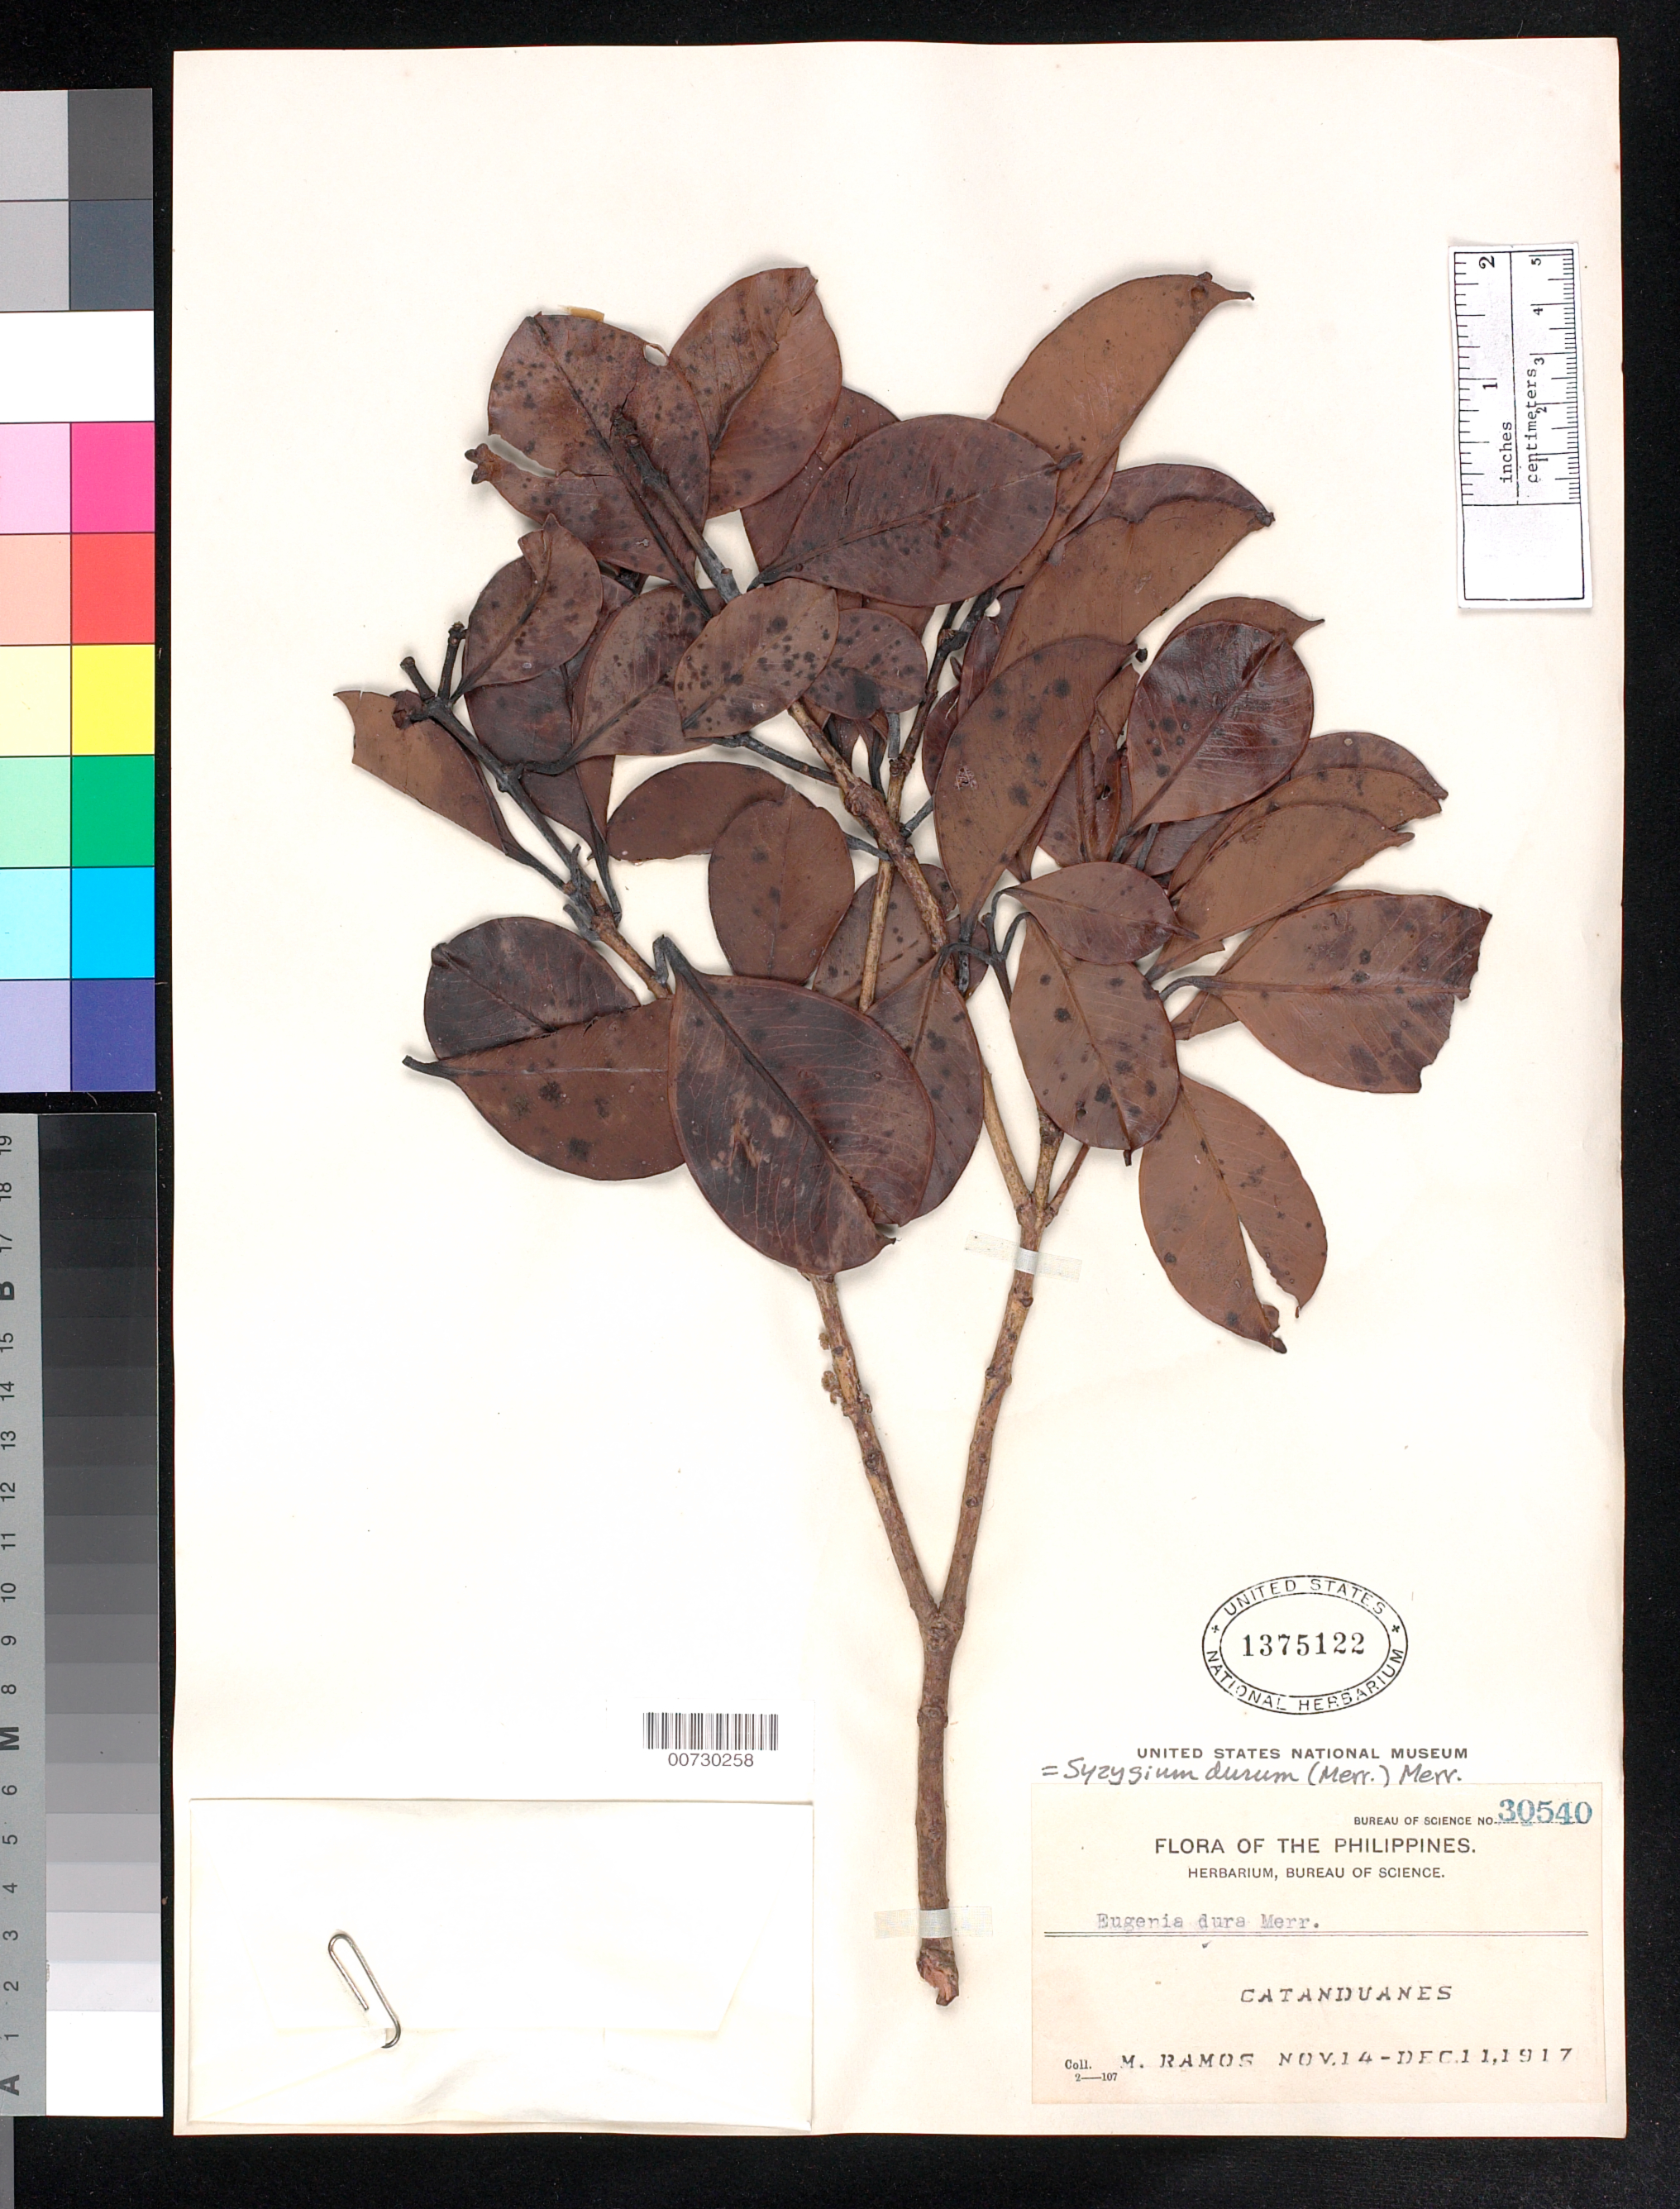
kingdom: Plantae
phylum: Tracheophyta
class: Magnoliopsida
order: Myrtales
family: Myrtaceae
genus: Syzygium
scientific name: Syzygium durum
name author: (Merr.) Merr.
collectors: M. Ramos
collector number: Bur. Sci. 30540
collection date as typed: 14 Nov 1917 to 11 Dec 1917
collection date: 1917-11-14/1917-12-11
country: Philippines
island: Luzon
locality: Catanduanes.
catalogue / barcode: US 1375122